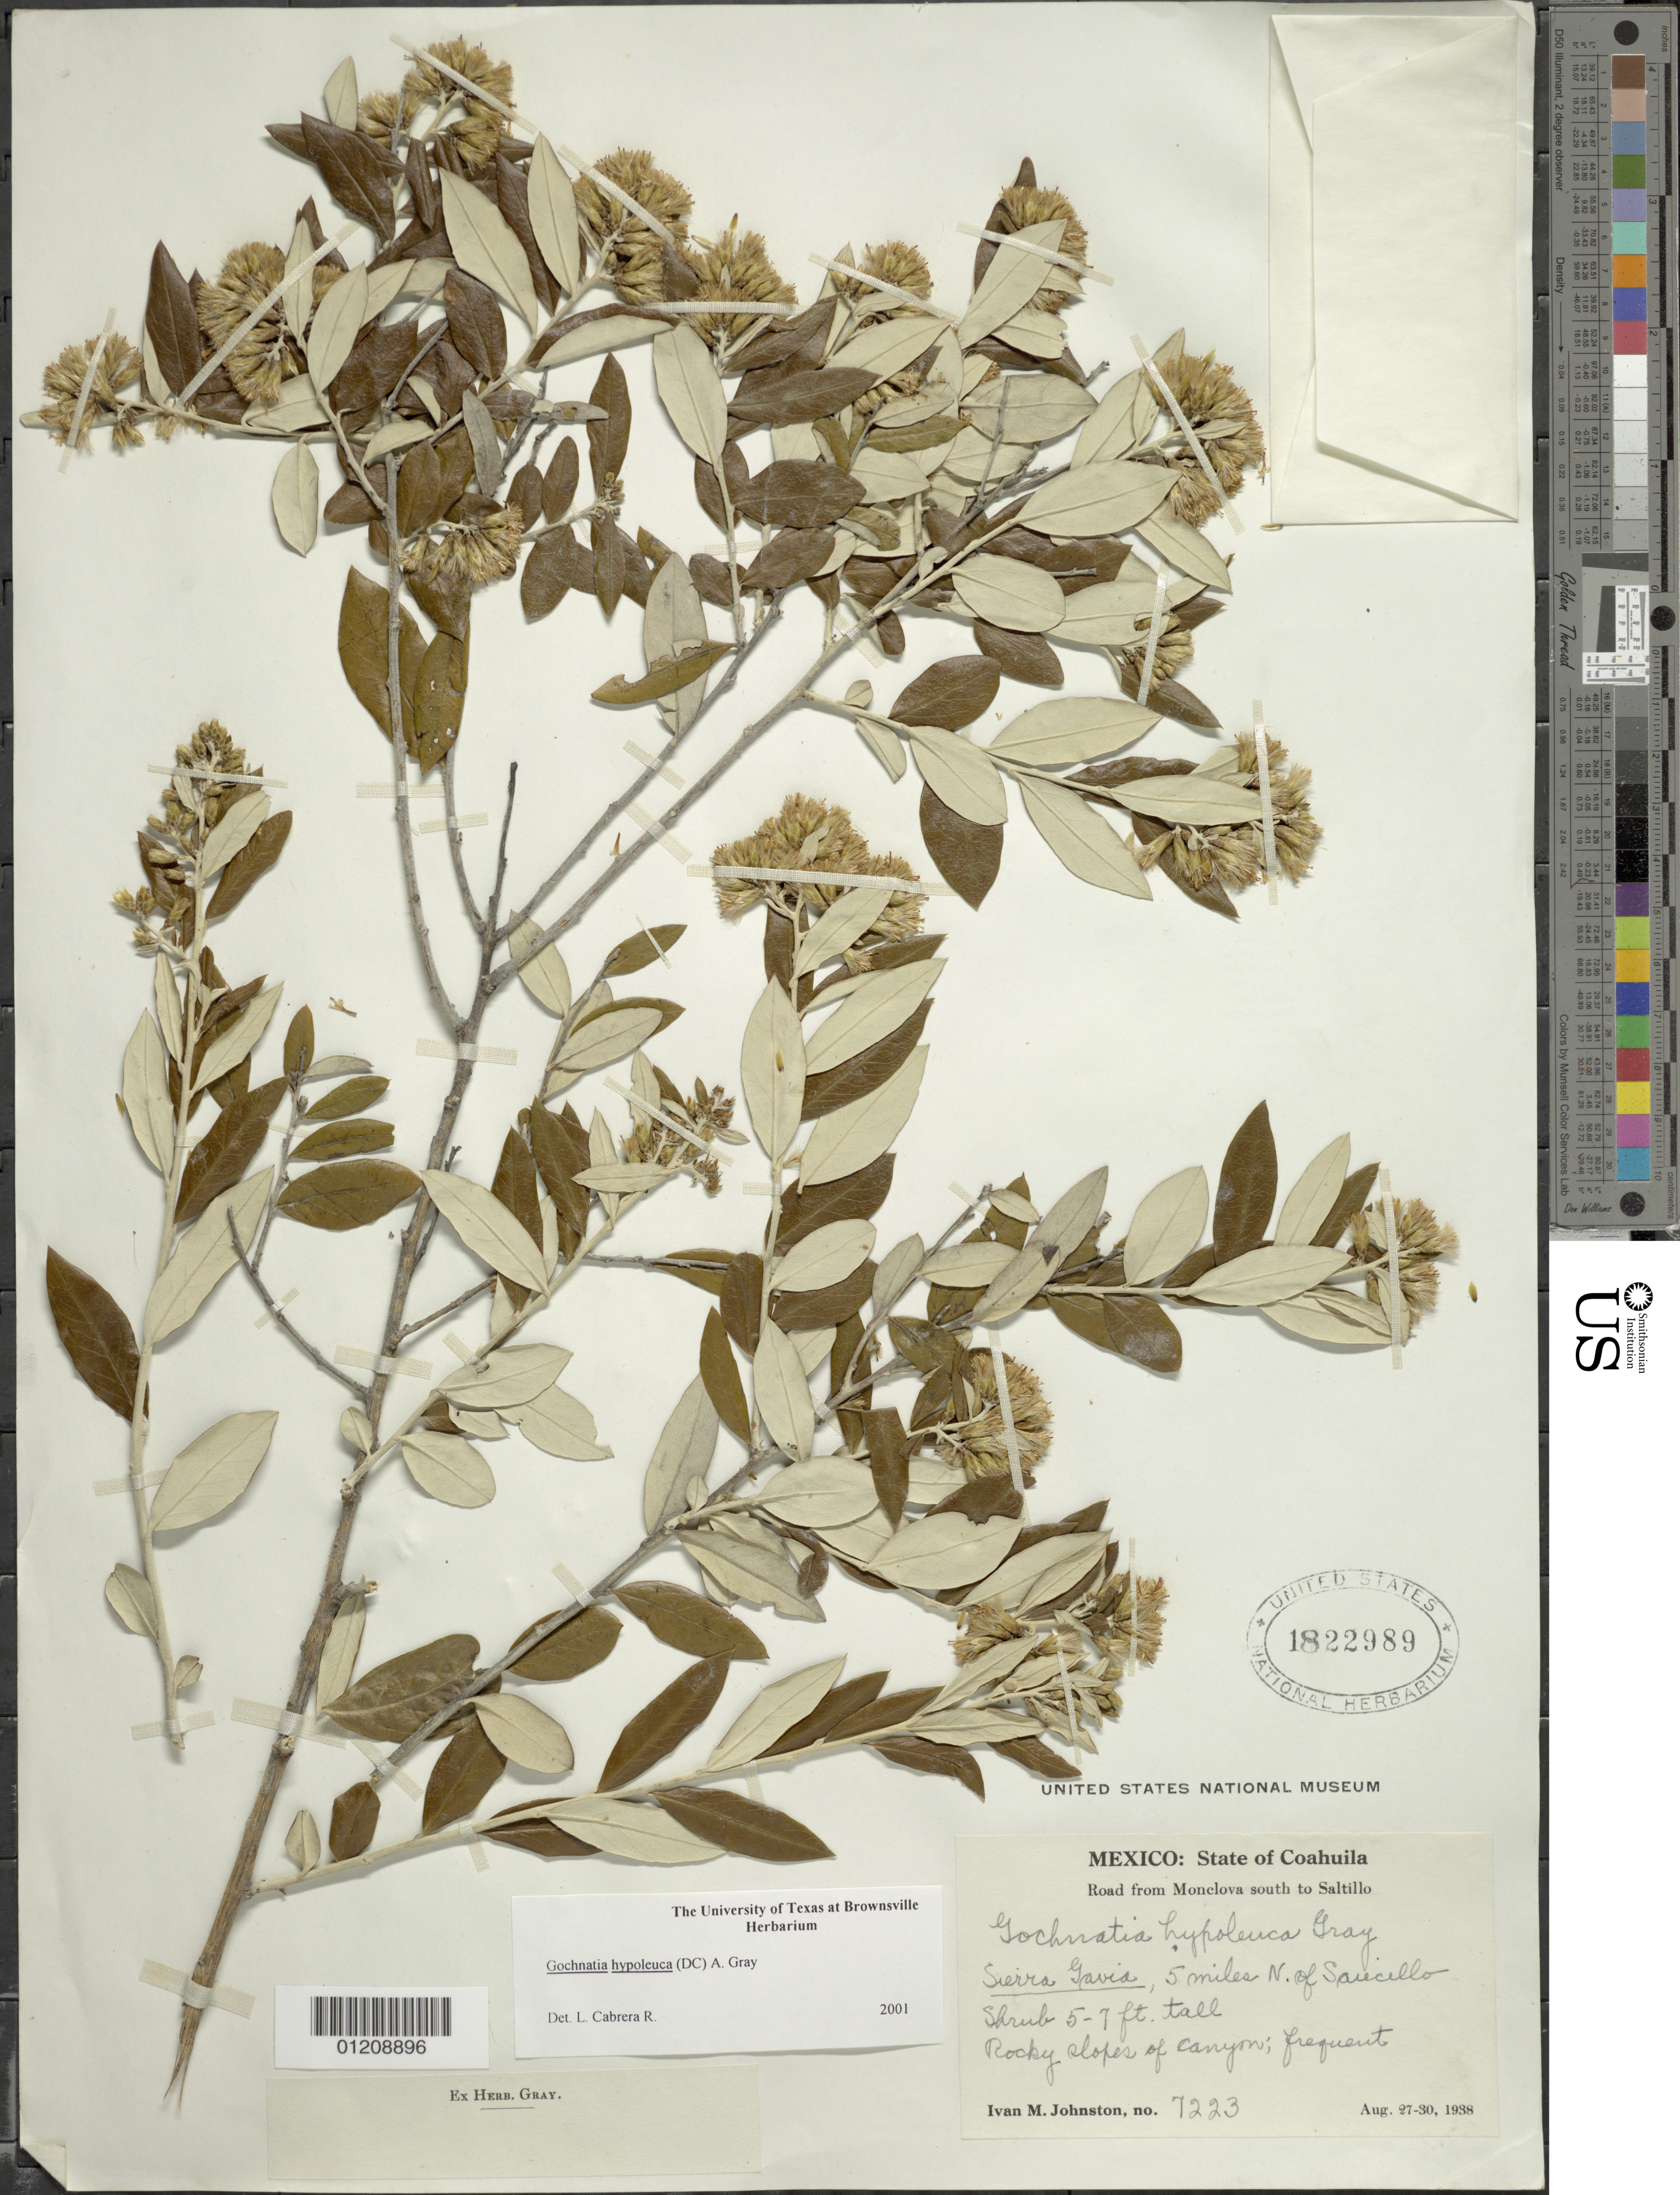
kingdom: Plantae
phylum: Tracheophyta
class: Magnoliopsida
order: Asterales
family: Asteraceae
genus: Nahuatlea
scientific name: Nahuatlea hypoleuca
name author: (DC.) V.A. Funk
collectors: I.M. Johnston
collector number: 7223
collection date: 1938-08-27/1938-08-30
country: Mexico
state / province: Coahuila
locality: road from Monclova S to Saltillo, Sierra Gavia, 5 mi N of Saiecello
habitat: Rocky slopes of canyon; frequent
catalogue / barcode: US 1822989